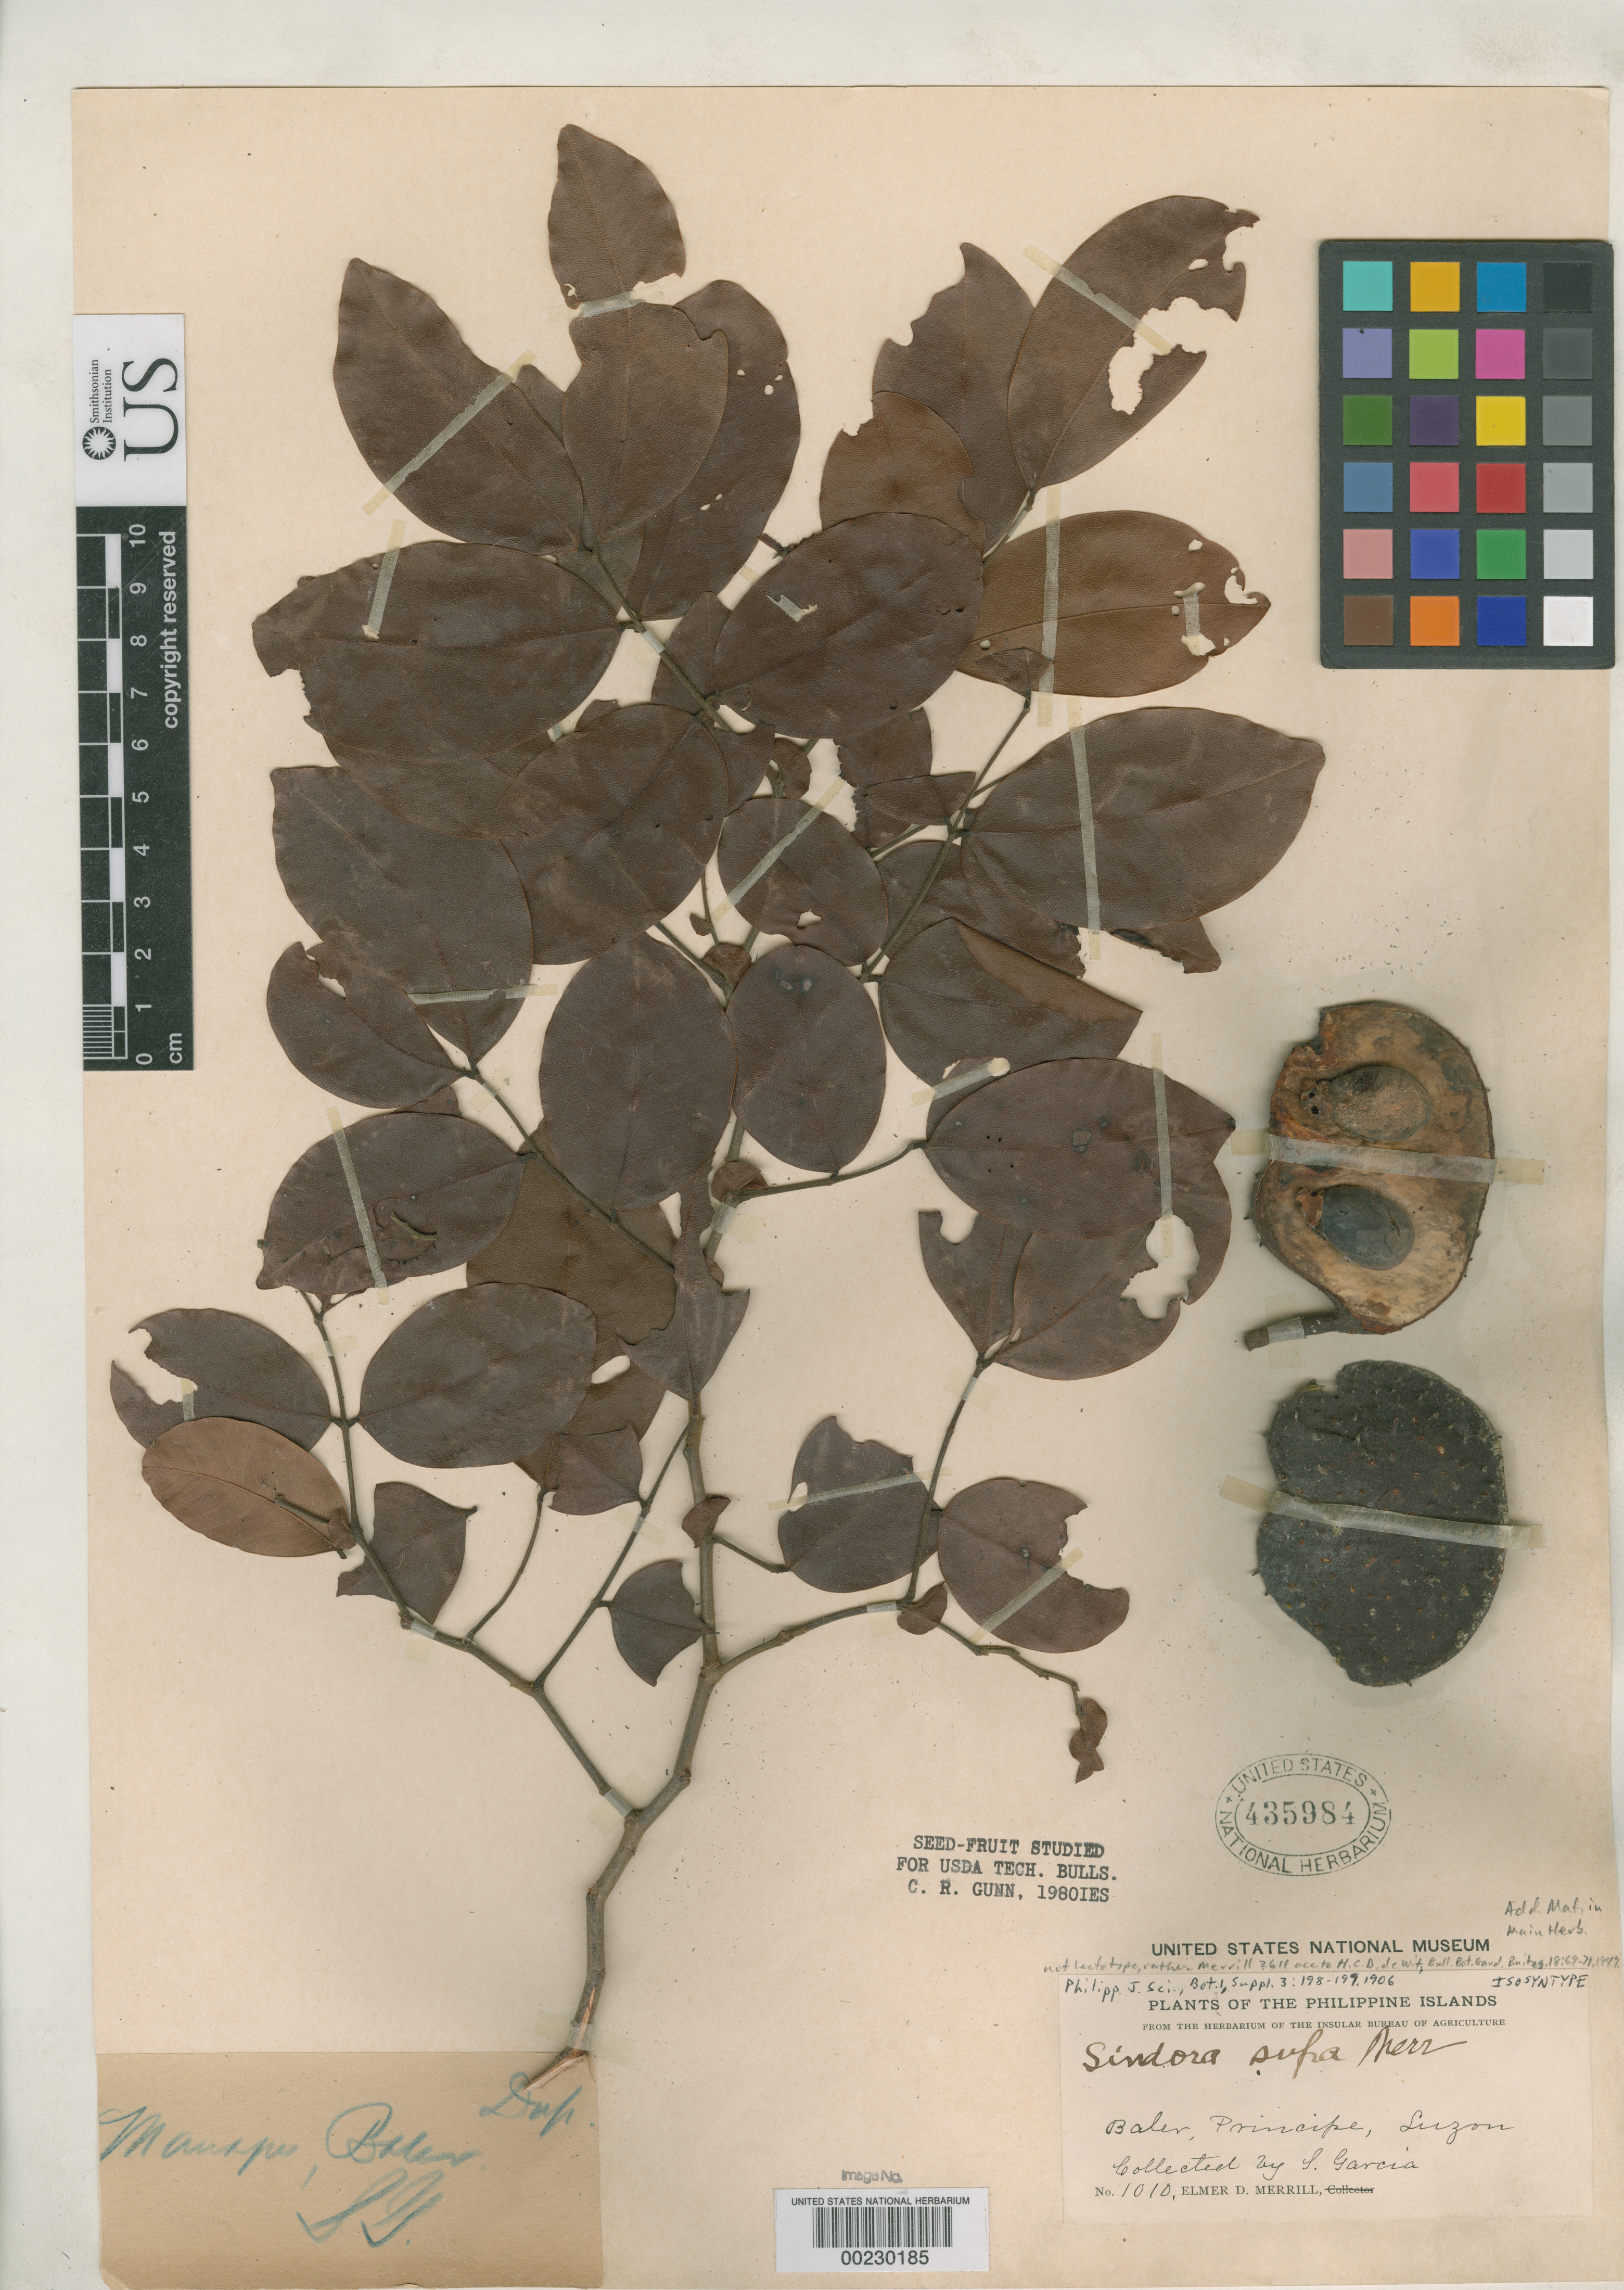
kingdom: Plantae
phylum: Tracheophyta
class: Magnoliopsida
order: Fabales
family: Fabaceae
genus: Sindora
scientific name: Sindora supa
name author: Merr.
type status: Isosyntype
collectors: L. Garcia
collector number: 1010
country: Philippines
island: Luzon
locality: Baler, Principe.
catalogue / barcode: US 435984